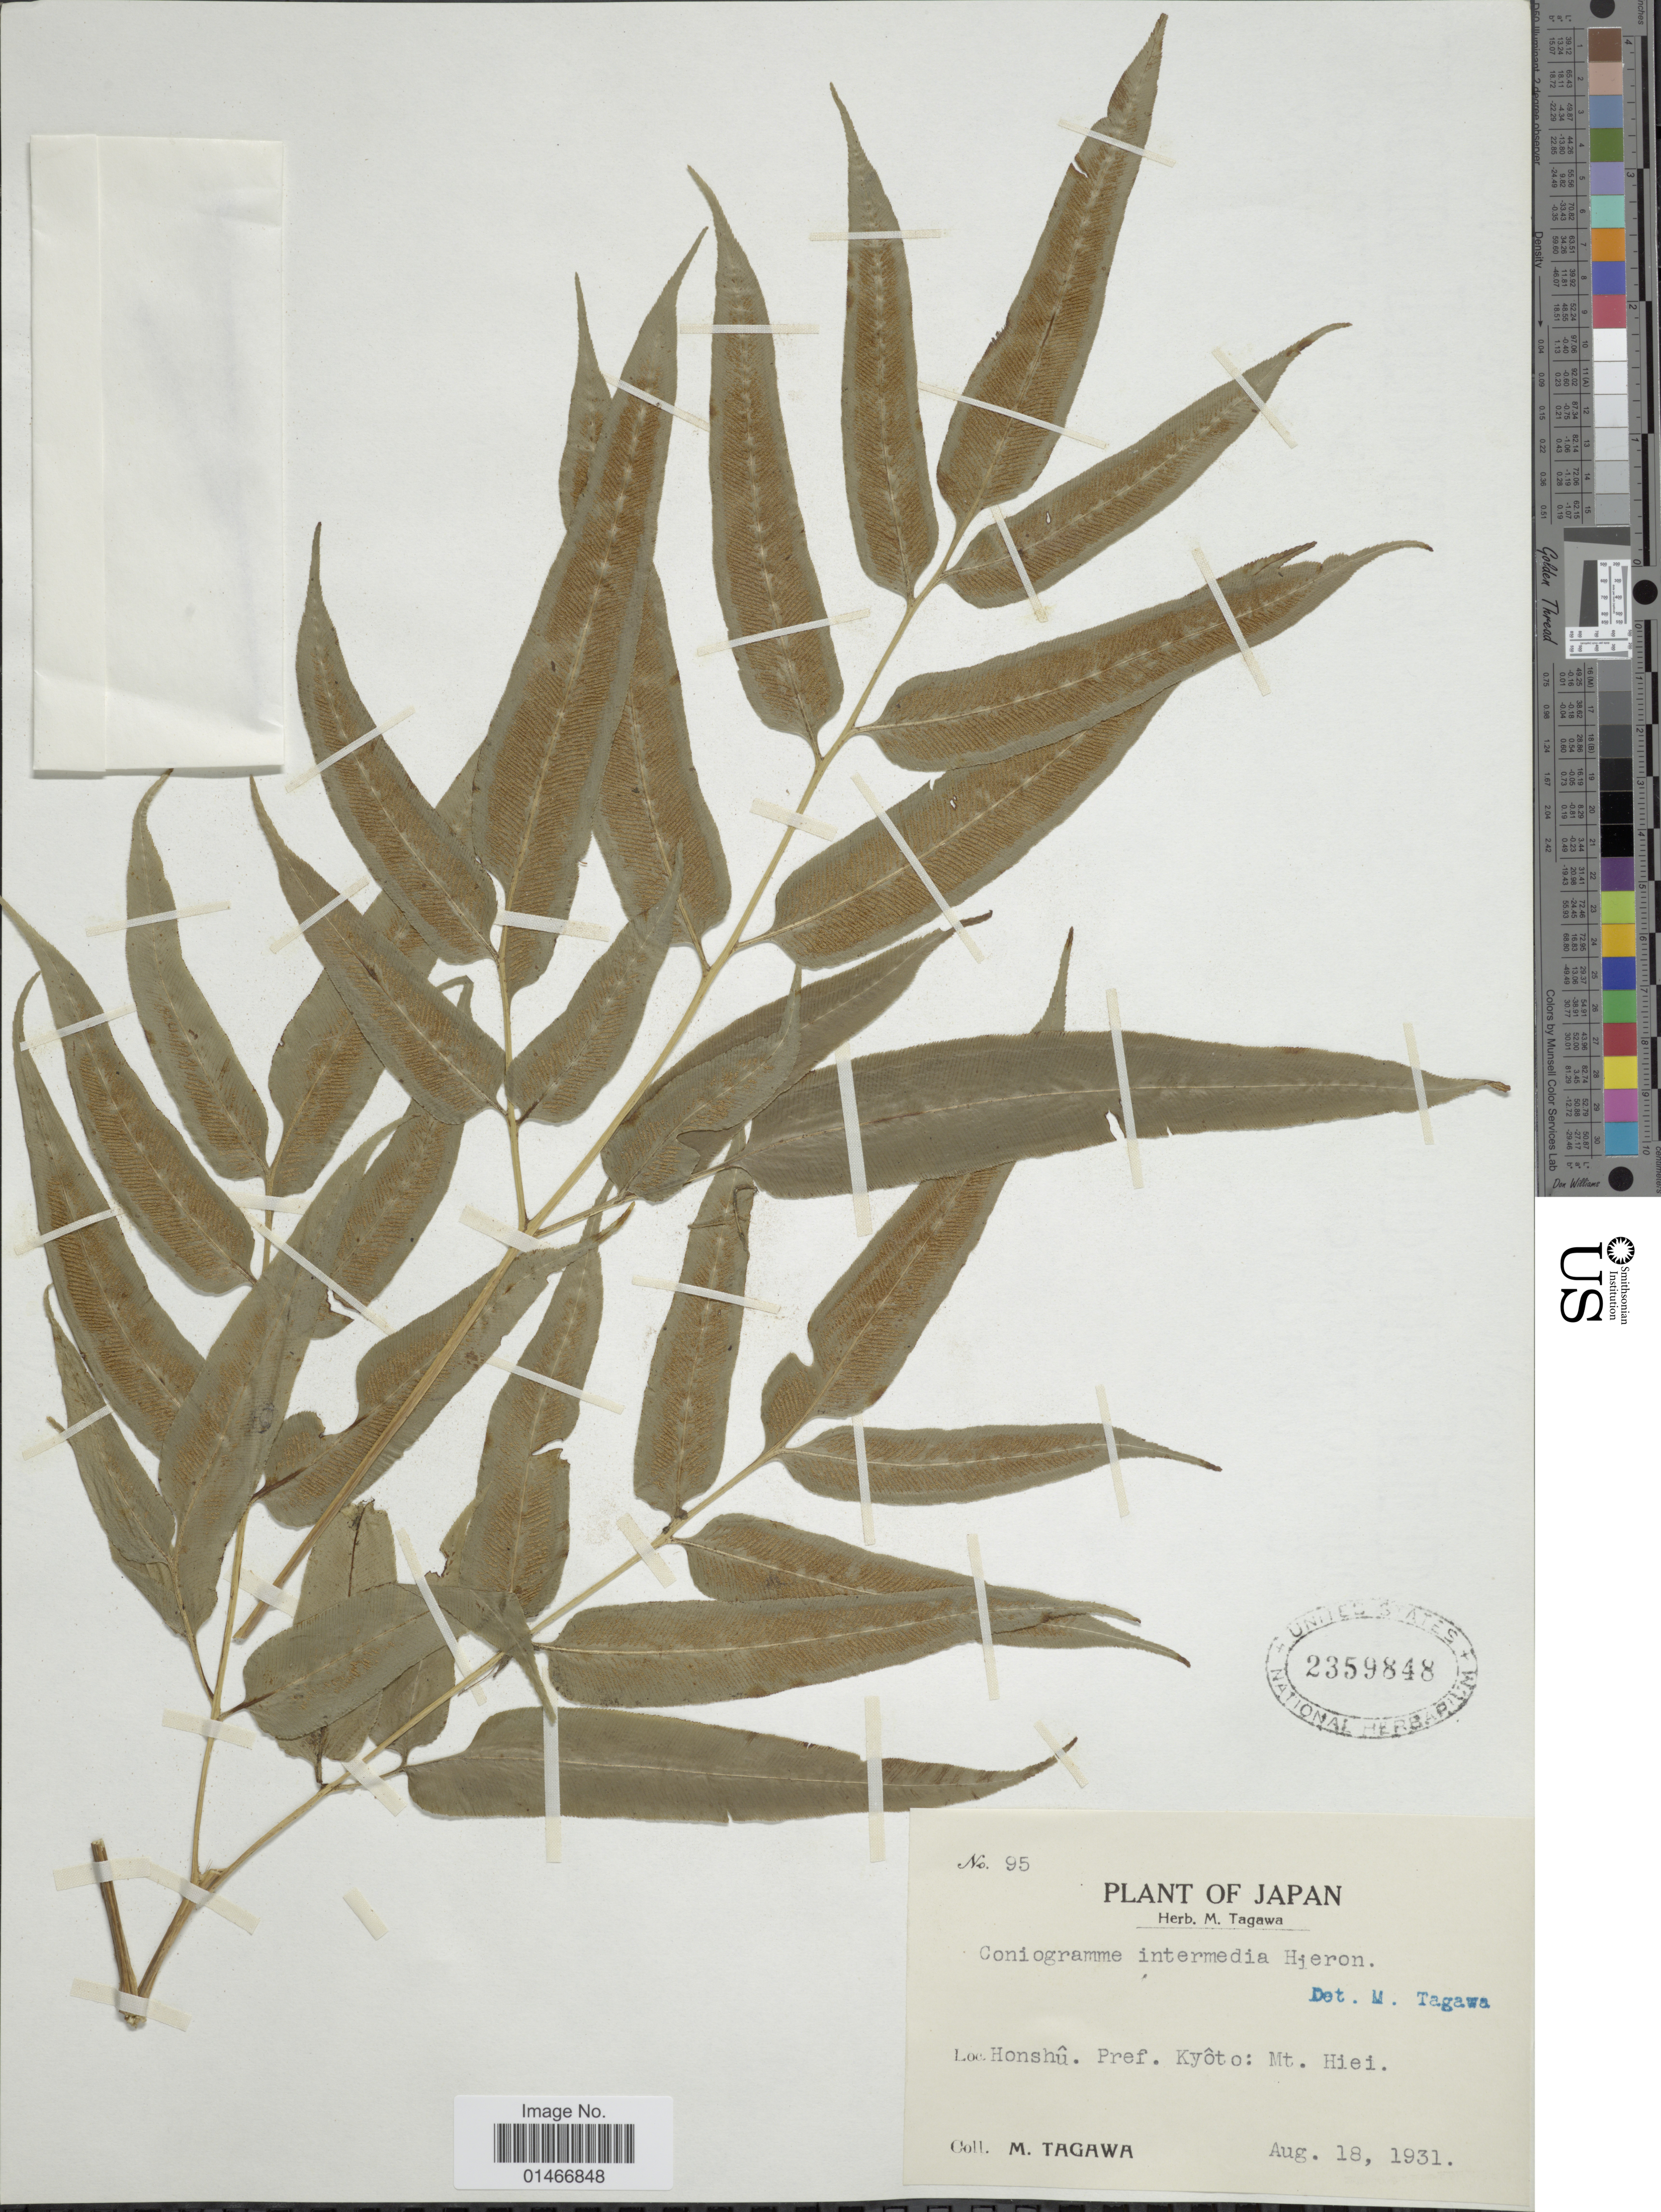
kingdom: Plantae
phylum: Tracheophyta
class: Polypodiopsida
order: Polypodiales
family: Pteridaceae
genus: Coniogramme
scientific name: Coniogramme intermedia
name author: Hieron.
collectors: M. Tagawa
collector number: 95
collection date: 1931-08-18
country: Japan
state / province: Kyoto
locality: Honshu. Pref. Kyoto: Mt. Hiei.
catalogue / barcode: US 2359848